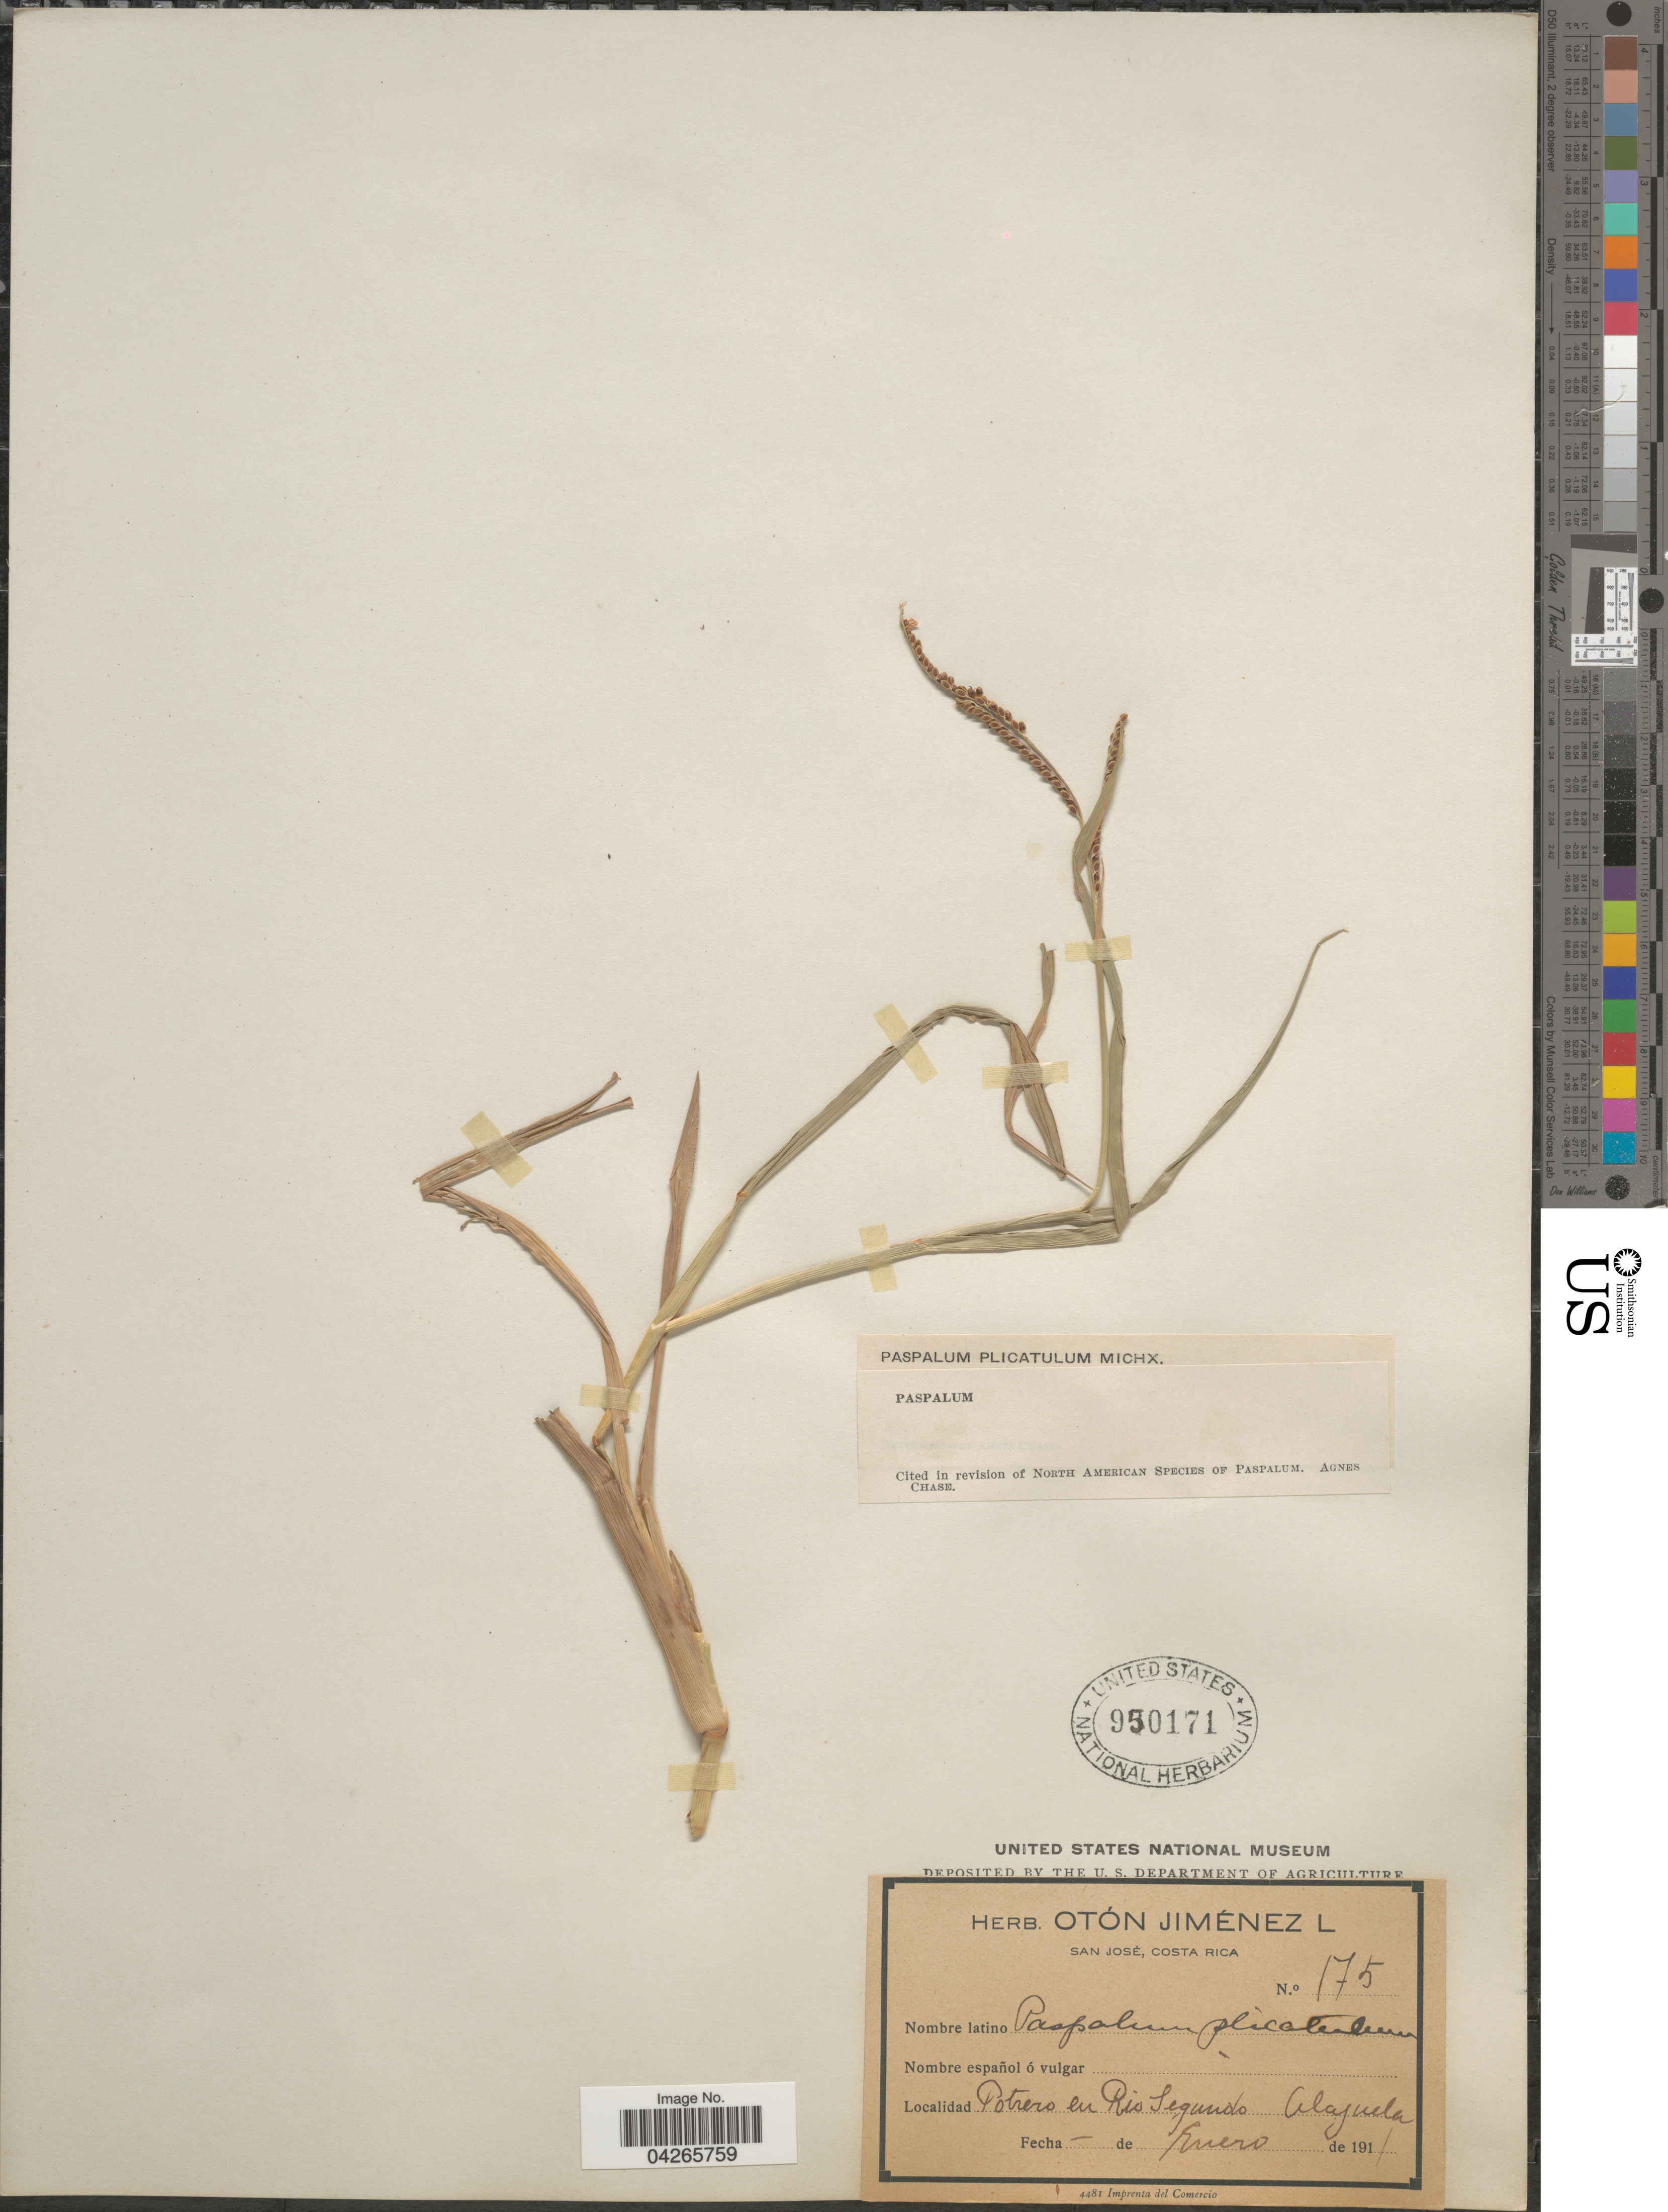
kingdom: Plantae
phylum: Tracheophyta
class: Liliopsida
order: Poales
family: Poaceae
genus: Paspalum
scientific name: Paspalum plicatulum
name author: Michx.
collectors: Ex herb. Oton Jiménez L.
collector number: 175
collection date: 1911-01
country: Costa Rica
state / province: Alajuela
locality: Potrero en Rio Segundo.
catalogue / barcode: US 950171